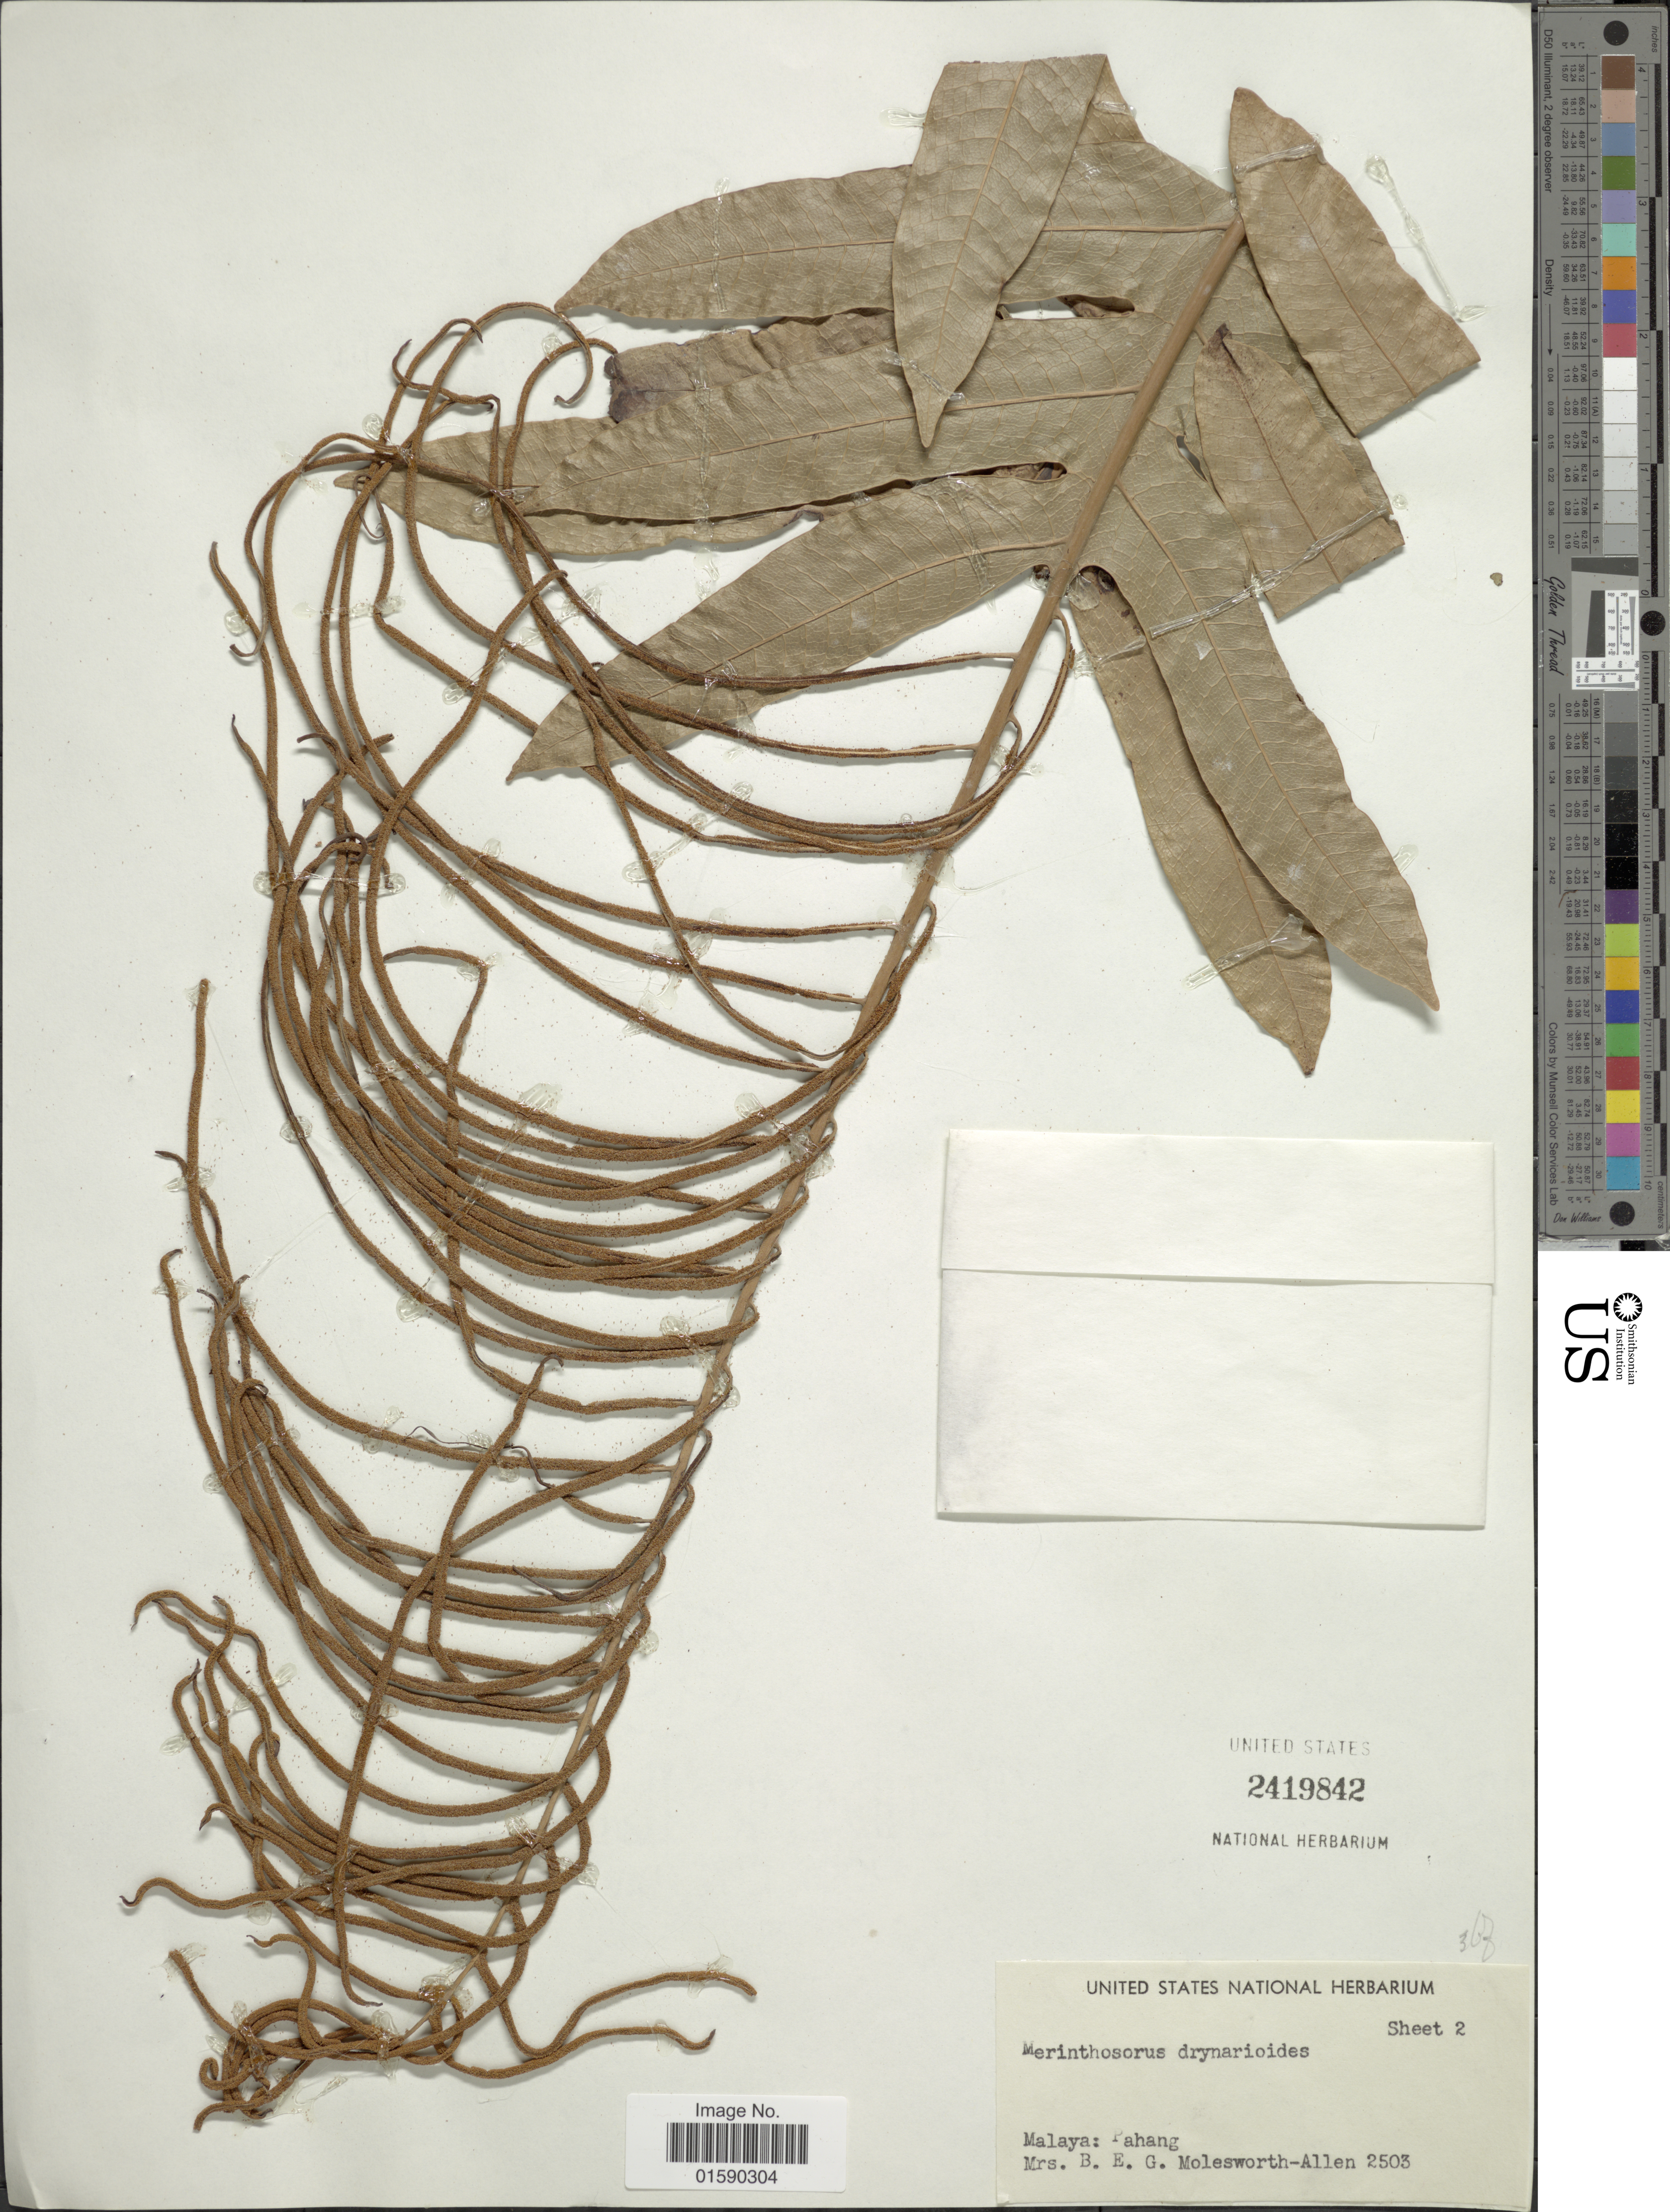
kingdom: Plantae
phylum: Tracheophyta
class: Polypodiopsida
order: Polypodiales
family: Polypodiaceae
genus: Aglaomorpha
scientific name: Aglaomorpha drynarioides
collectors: B. E. G. Molesworth-Allen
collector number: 2503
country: Malaysia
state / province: Pahang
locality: Malaya, Pahang.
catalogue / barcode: US 2419842